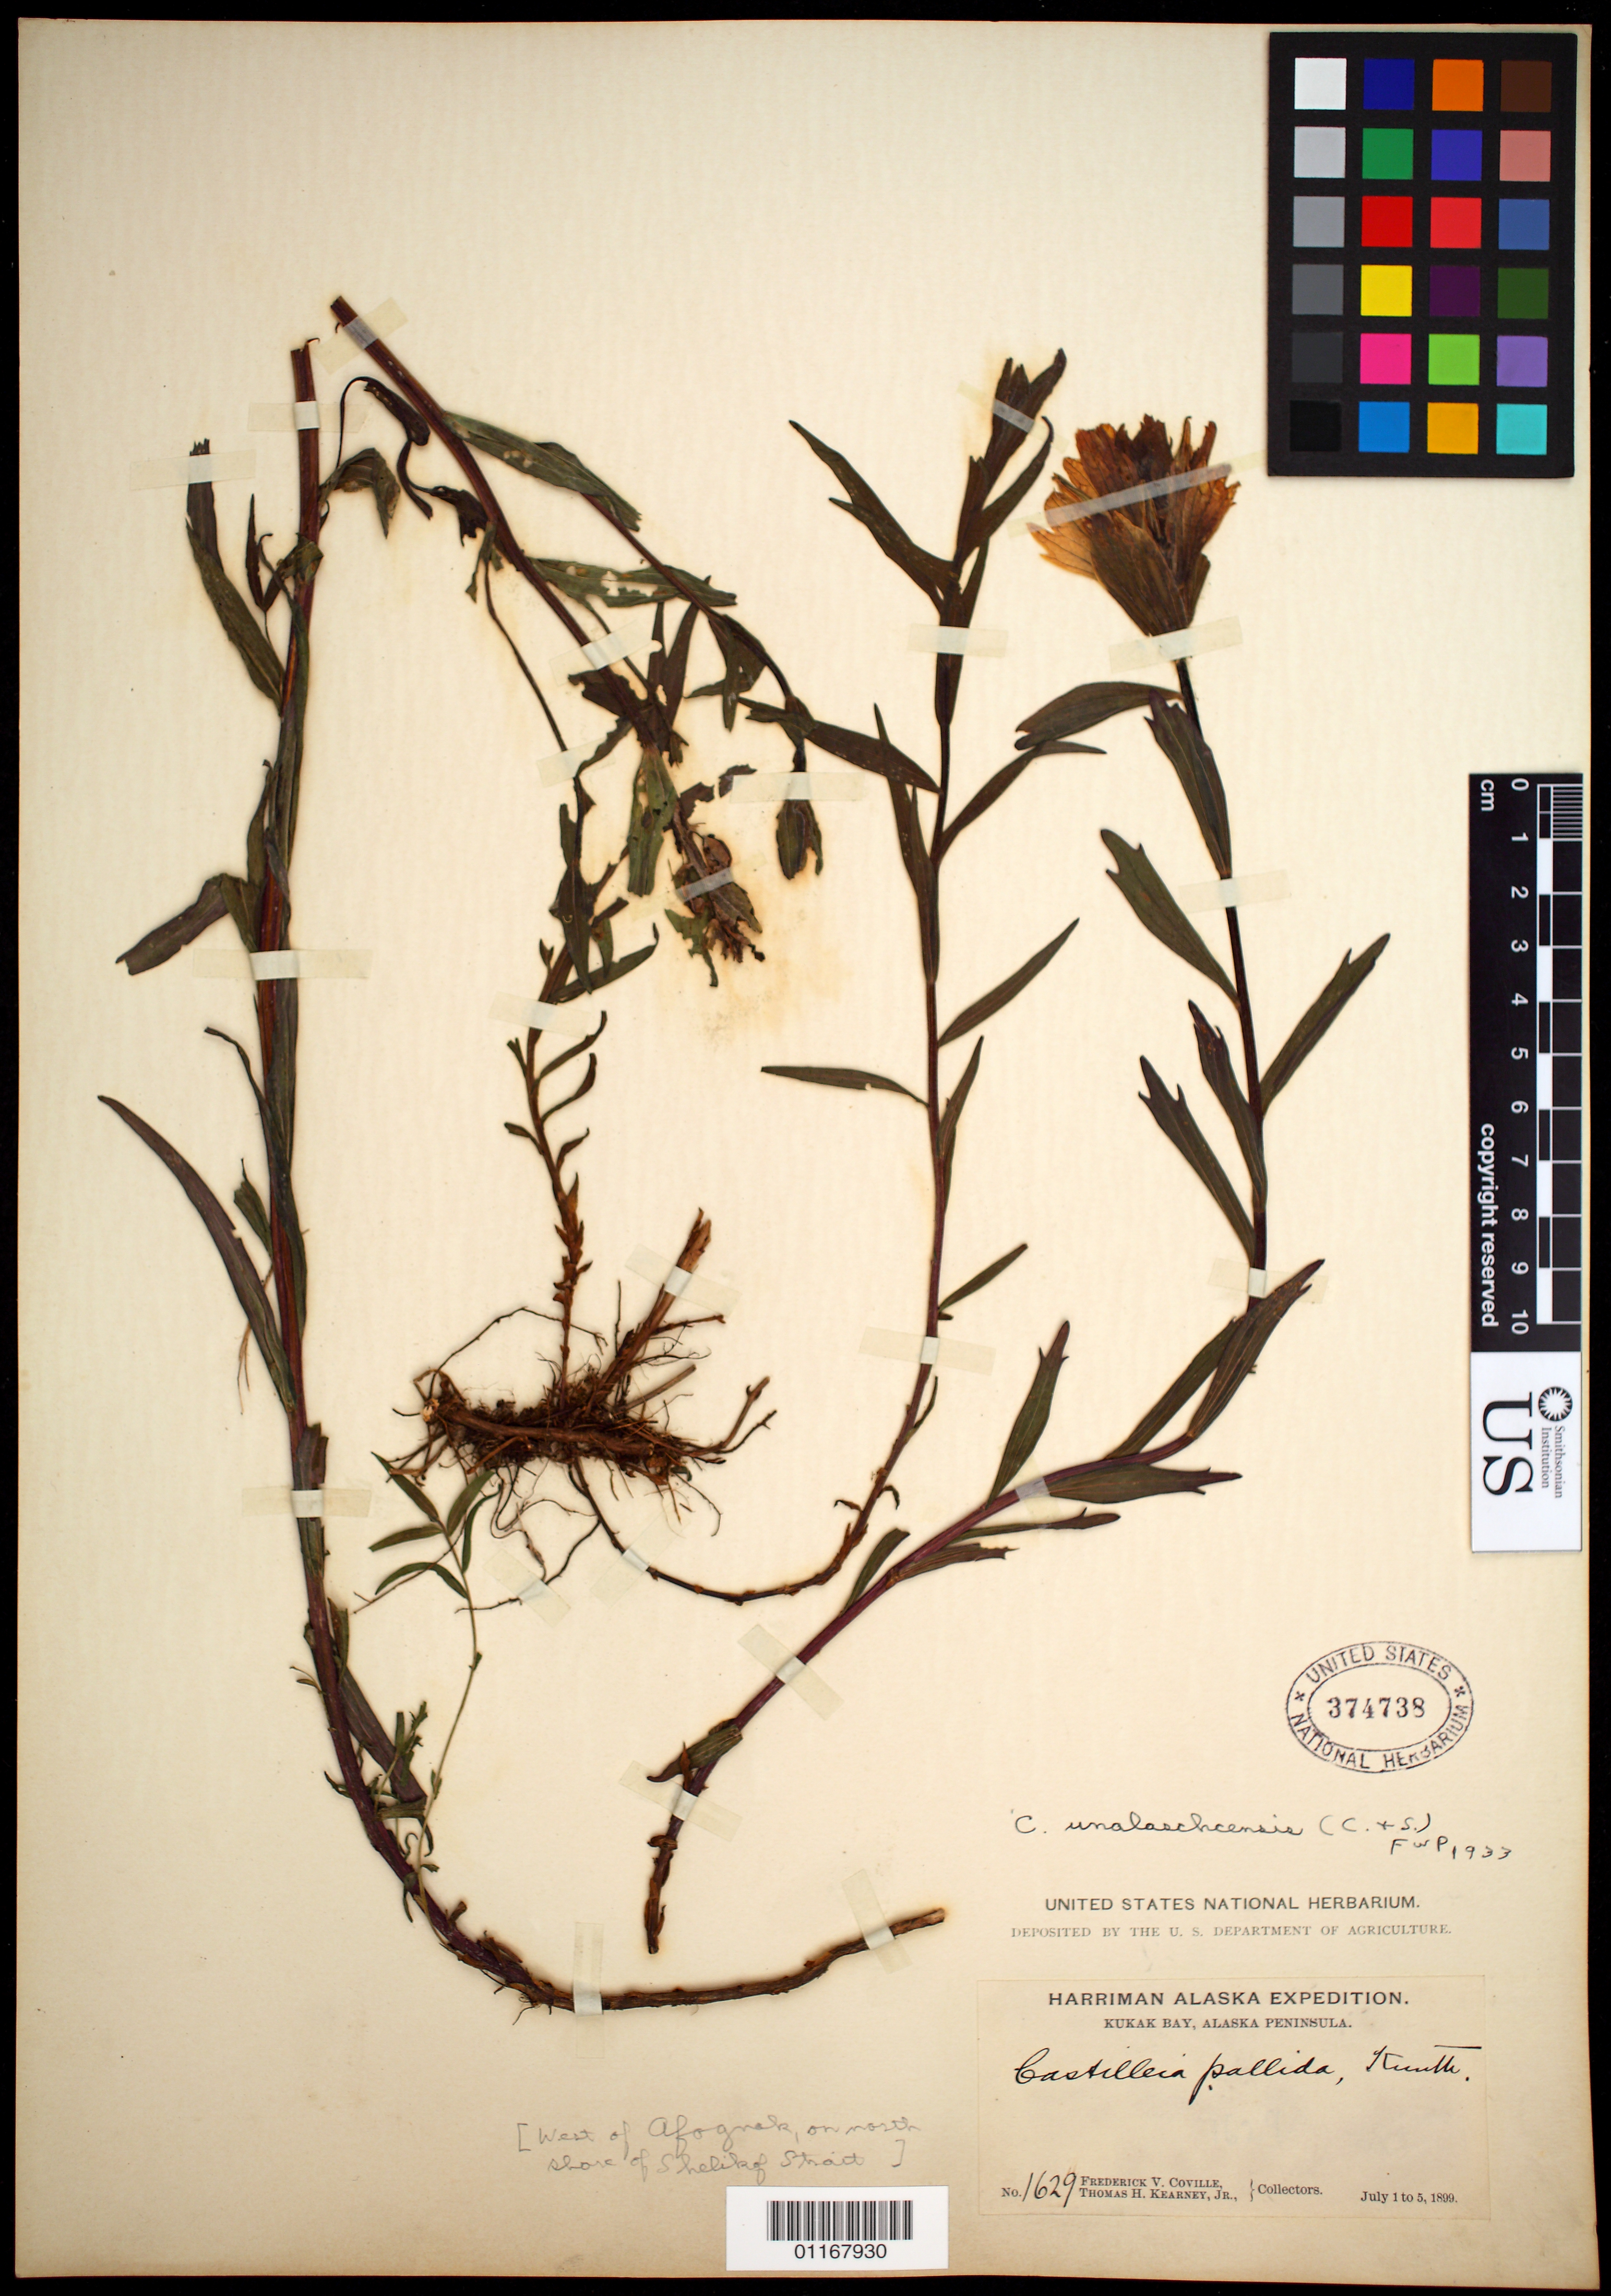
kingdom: Plantae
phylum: Tracheophyta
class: Magnoliopsida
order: Lamiales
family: Orobanchaceae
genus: Castilleja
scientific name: Castilleja unalaschcensis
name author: (Cham. & Schltdl.) Malte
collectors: F. V. Coville & T. H. Kearney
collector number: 1629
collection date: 1899-07-01/1899-07-05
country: United States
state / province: Alaska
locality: Kukak Bay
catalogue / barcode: US 374738